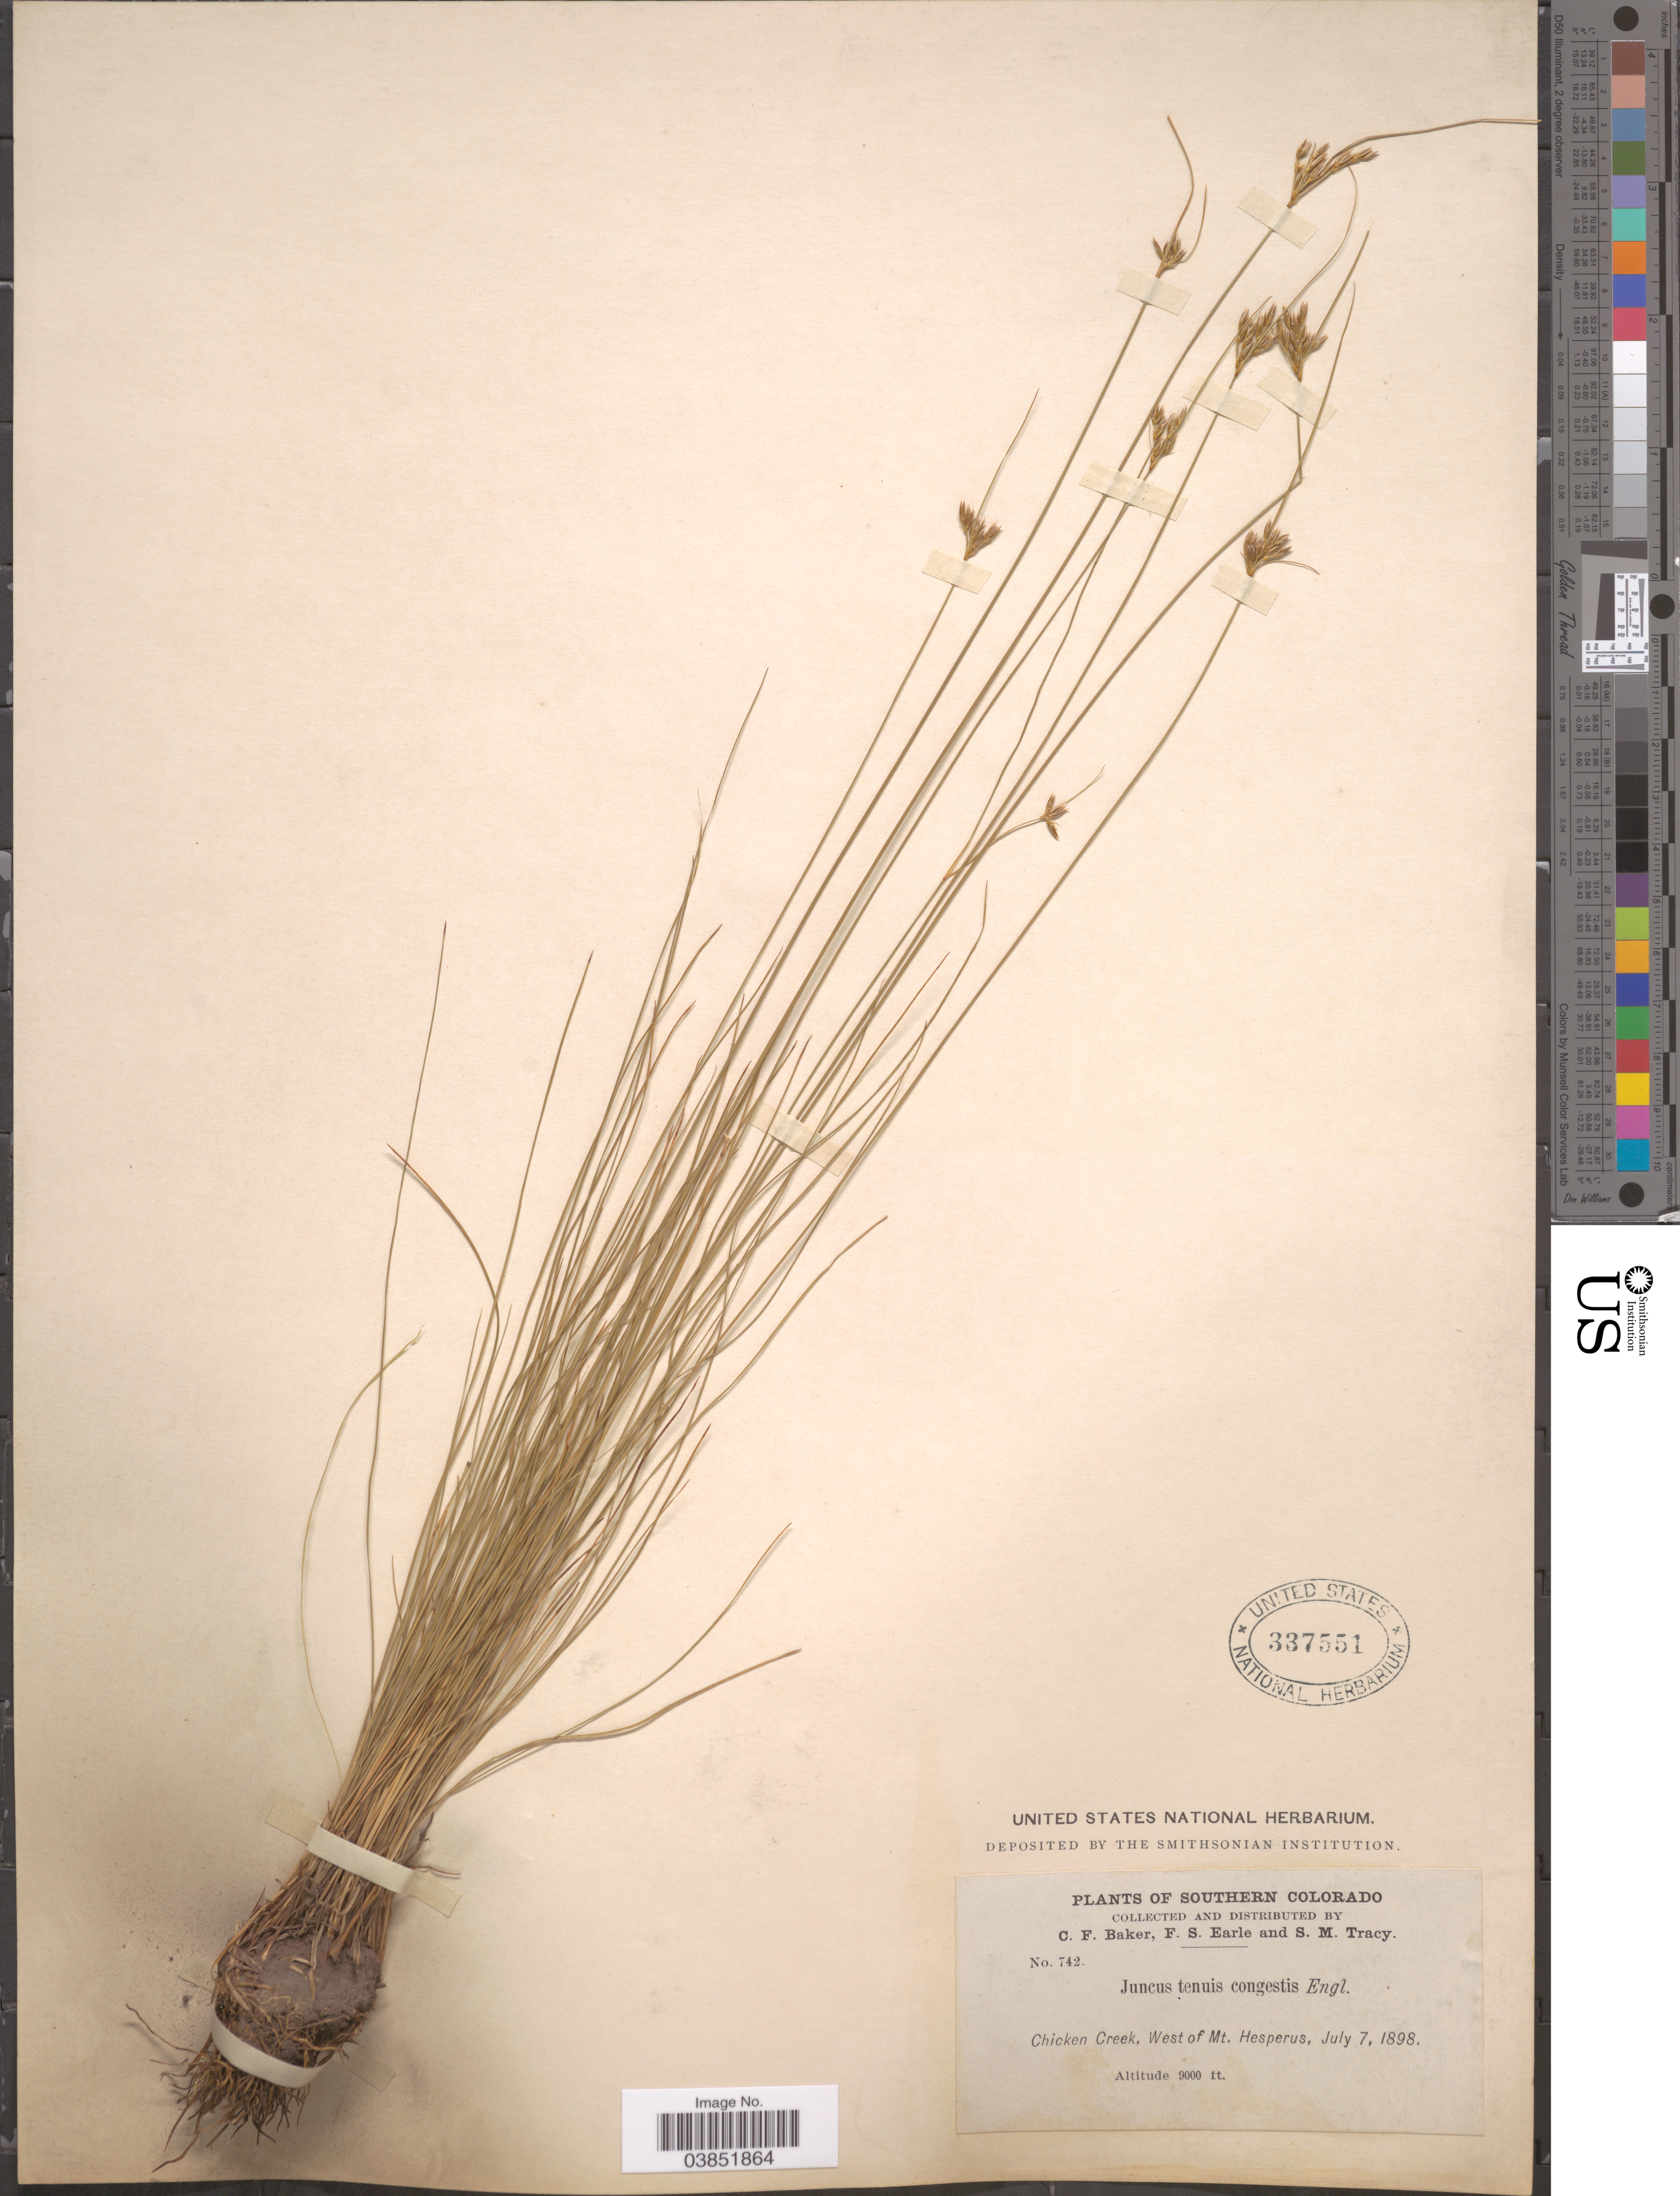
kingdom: Plantae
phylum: Tracheophyta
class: Liliopsida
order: Poales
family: Juncaceae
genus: Juncus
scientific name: Juncus confusus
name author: Coville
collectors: C. F. Baker, F. S. Earle & S. M. Tracy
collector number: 742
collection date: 1898-07-07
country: United States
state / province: Colorado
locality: Southern Colorado. Chicken Creek, West of Mt. Hesperus.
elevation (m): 2743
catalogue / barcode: US 337551